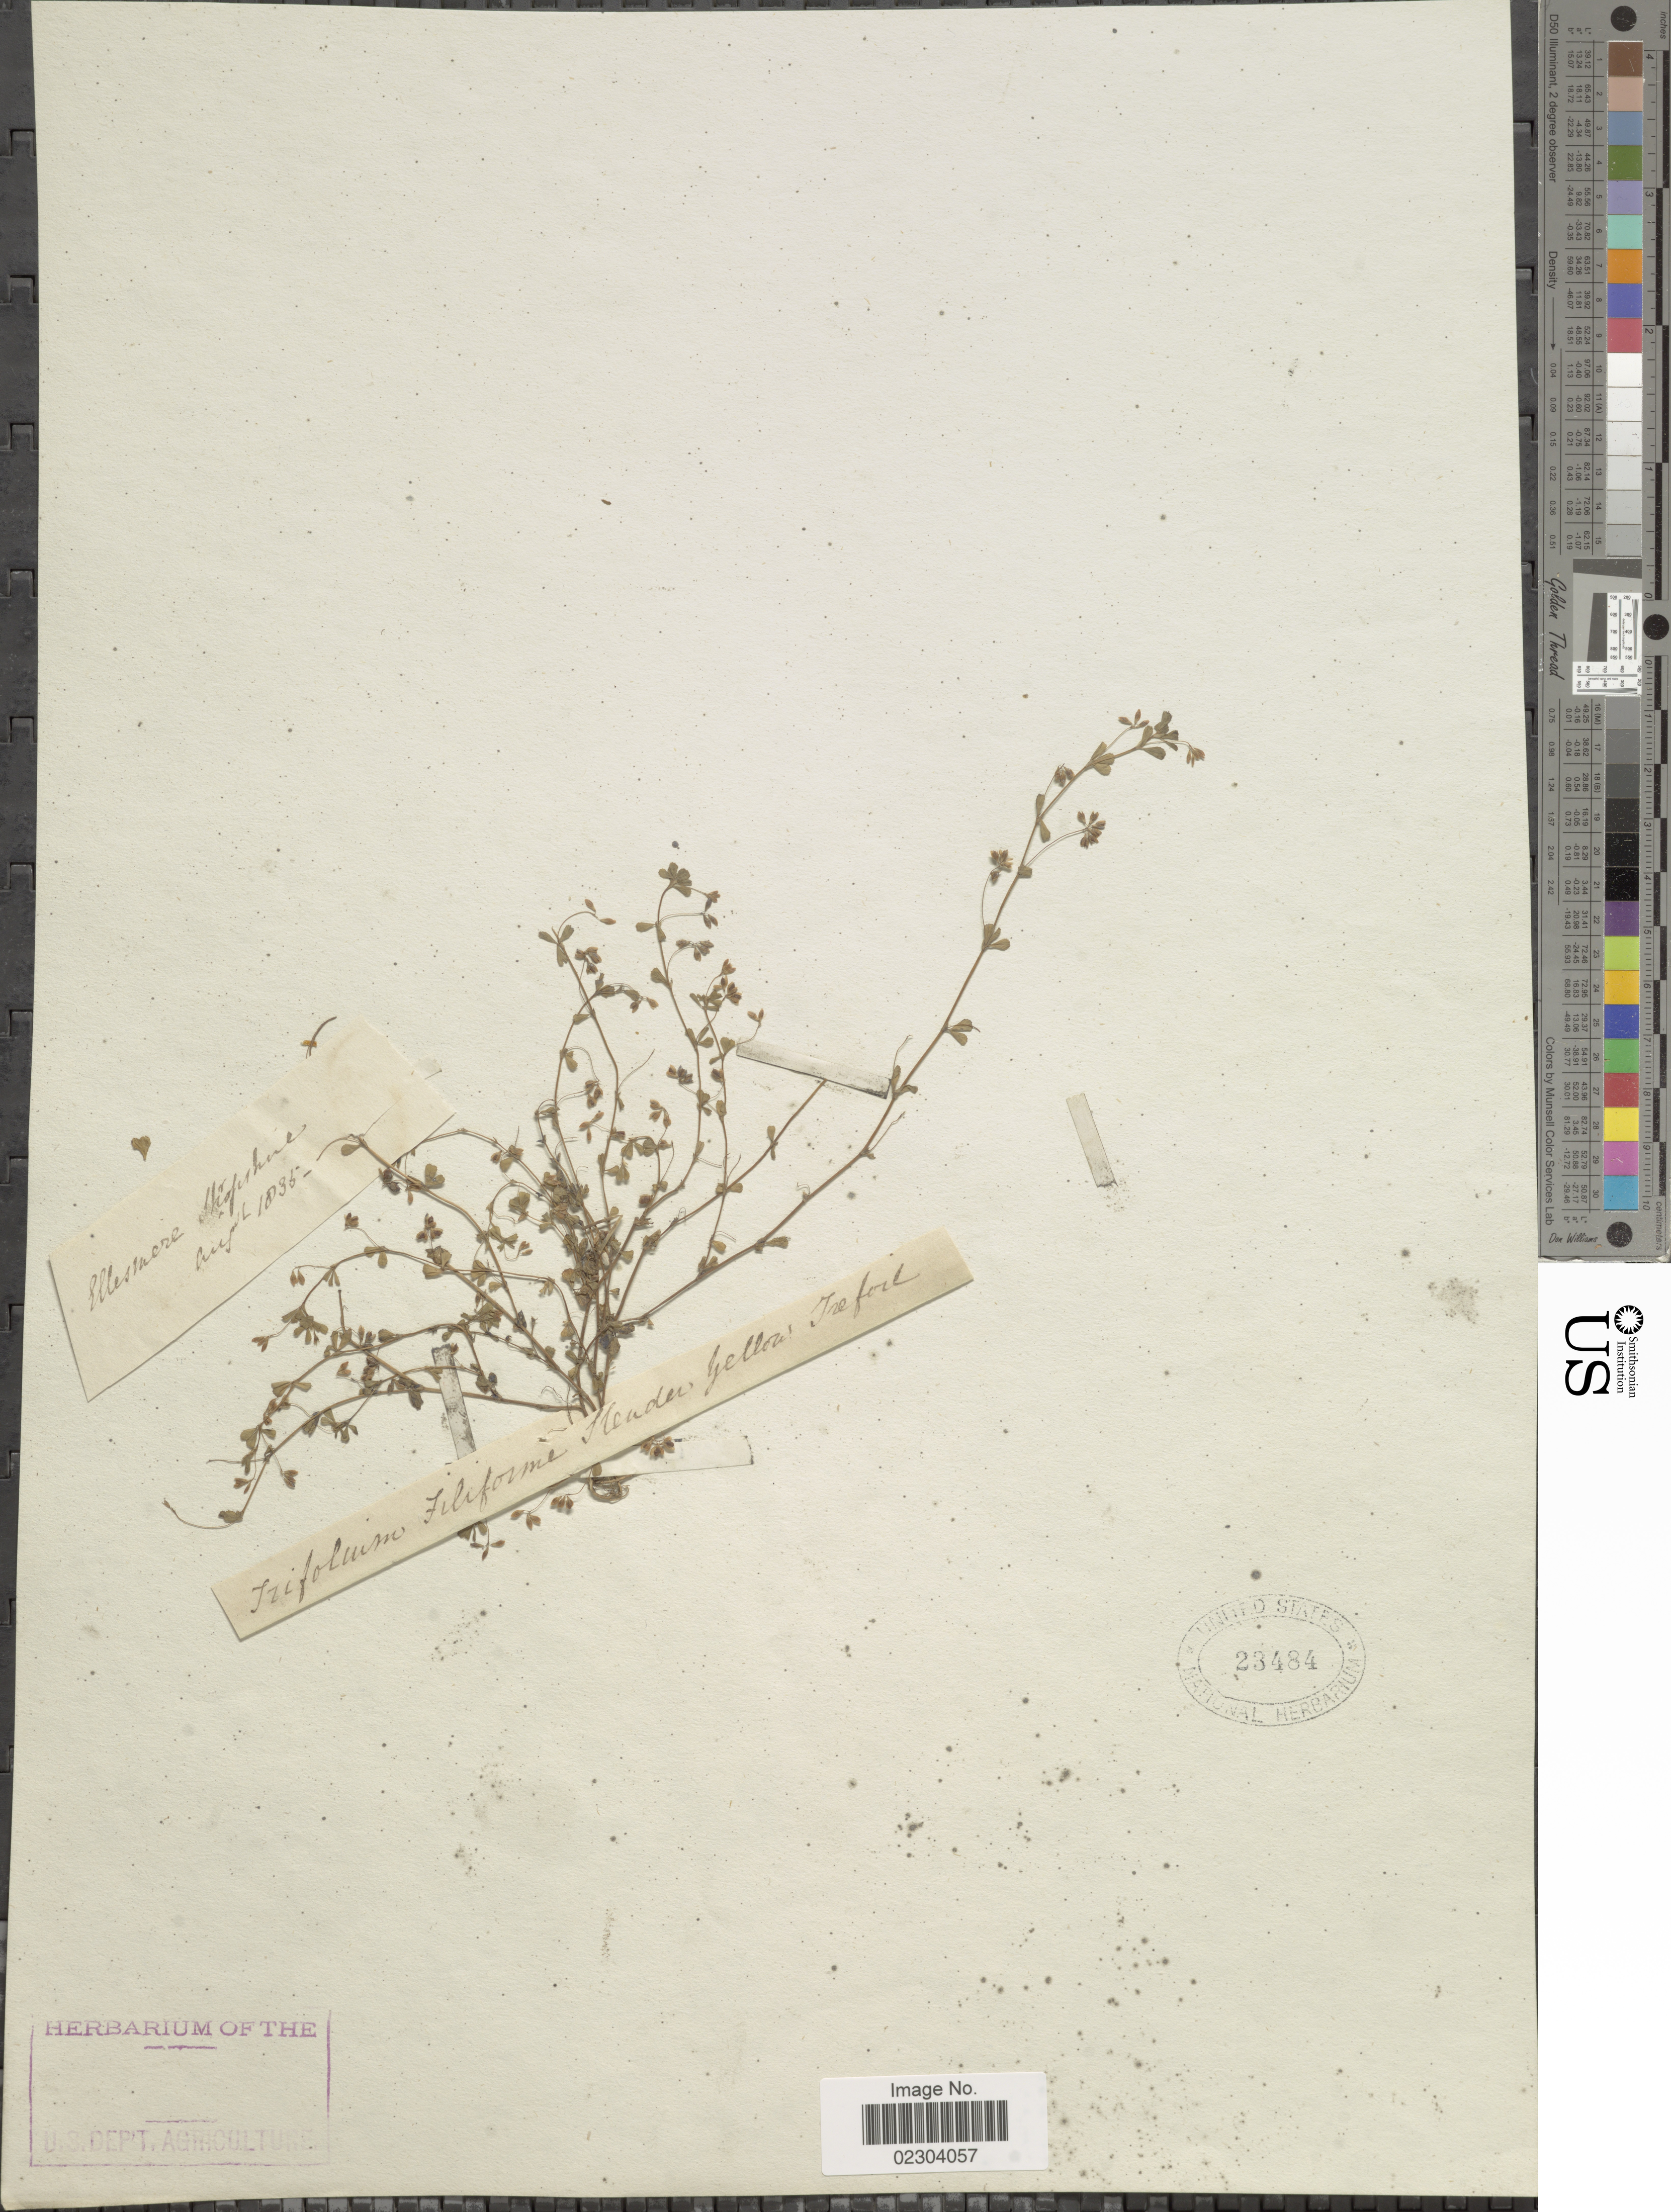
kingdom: Plantae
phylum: Tracheophyta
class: Magnoliopsida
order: Fabales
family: Fabaceae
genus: Trifolium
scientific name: Trifolium filiforme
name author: L.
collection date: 1835-08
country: United Kingdom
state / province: England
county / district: Shropshire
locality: Ellesmere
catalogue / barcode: US 23484